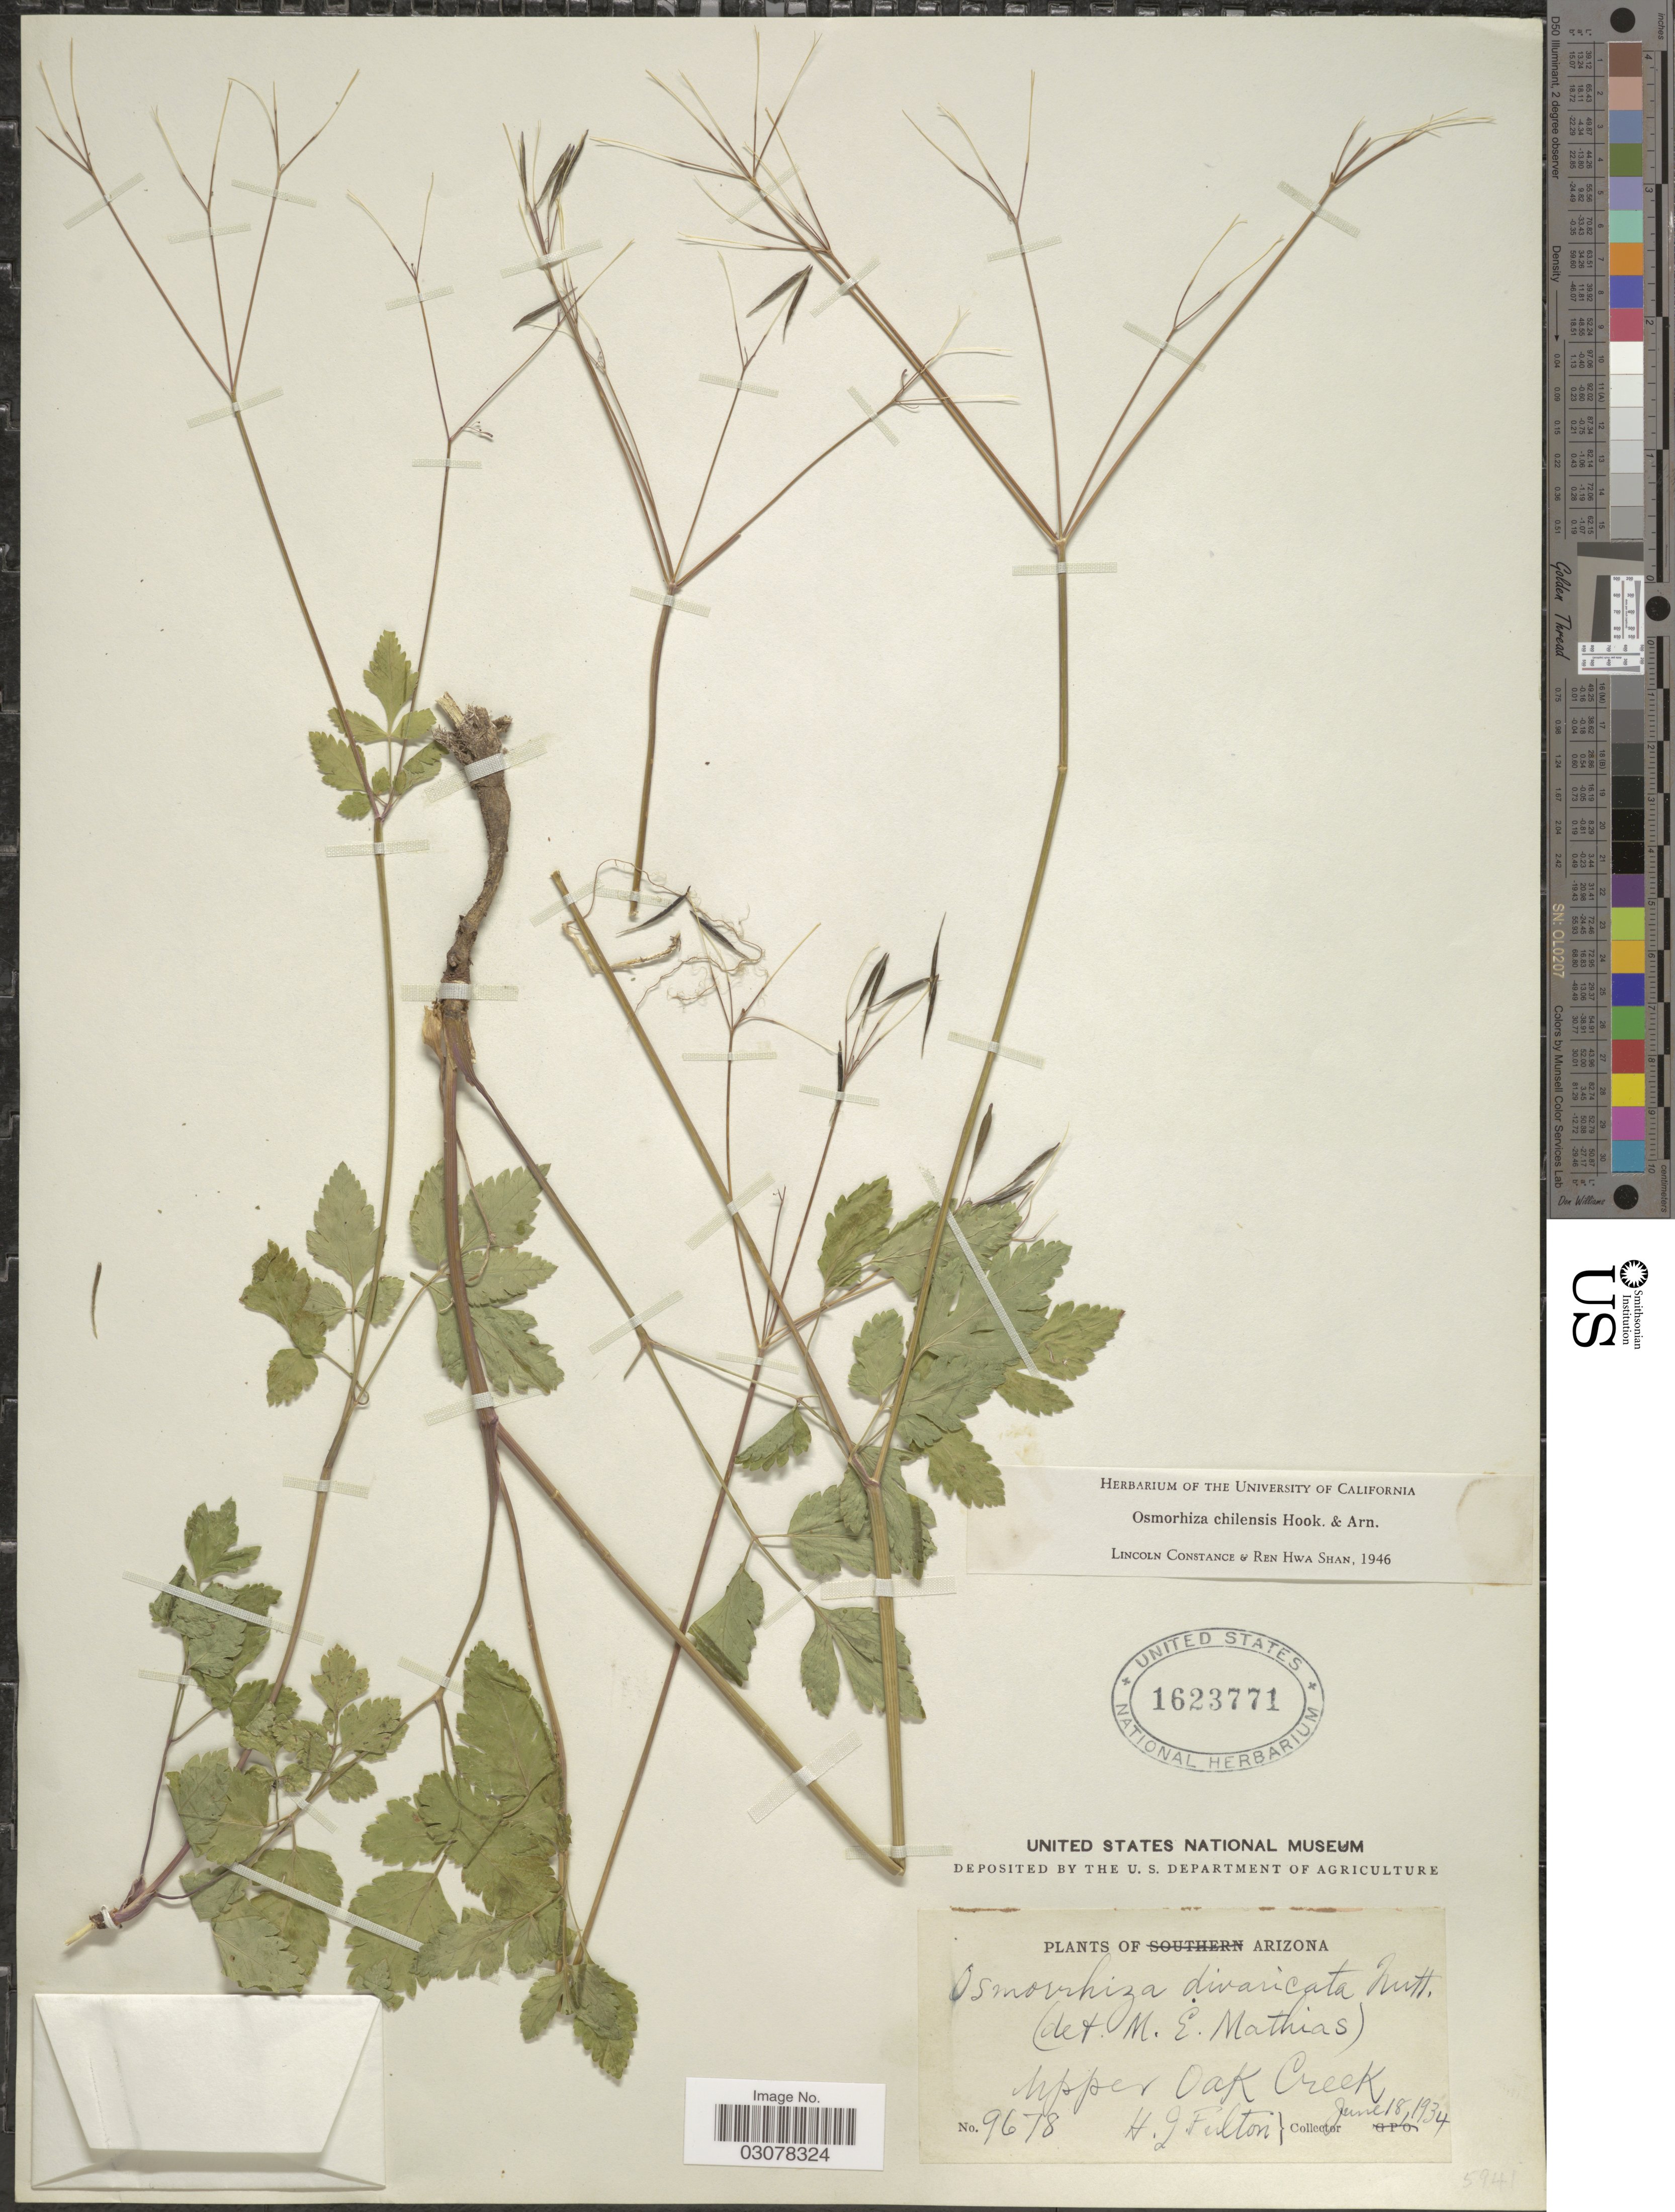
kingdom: Plantae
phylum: Tracheophyta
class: Magnoliopsida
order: Apiales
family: Apiaceae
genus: Osmorhiza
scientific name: Osmorhiza chilensis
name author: Hook. & Arn.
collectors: H. Fulton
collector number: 9678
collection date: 1934-06-18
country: United States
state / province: Arizona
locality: Upper Oak Creek.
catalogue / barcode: US 1623771